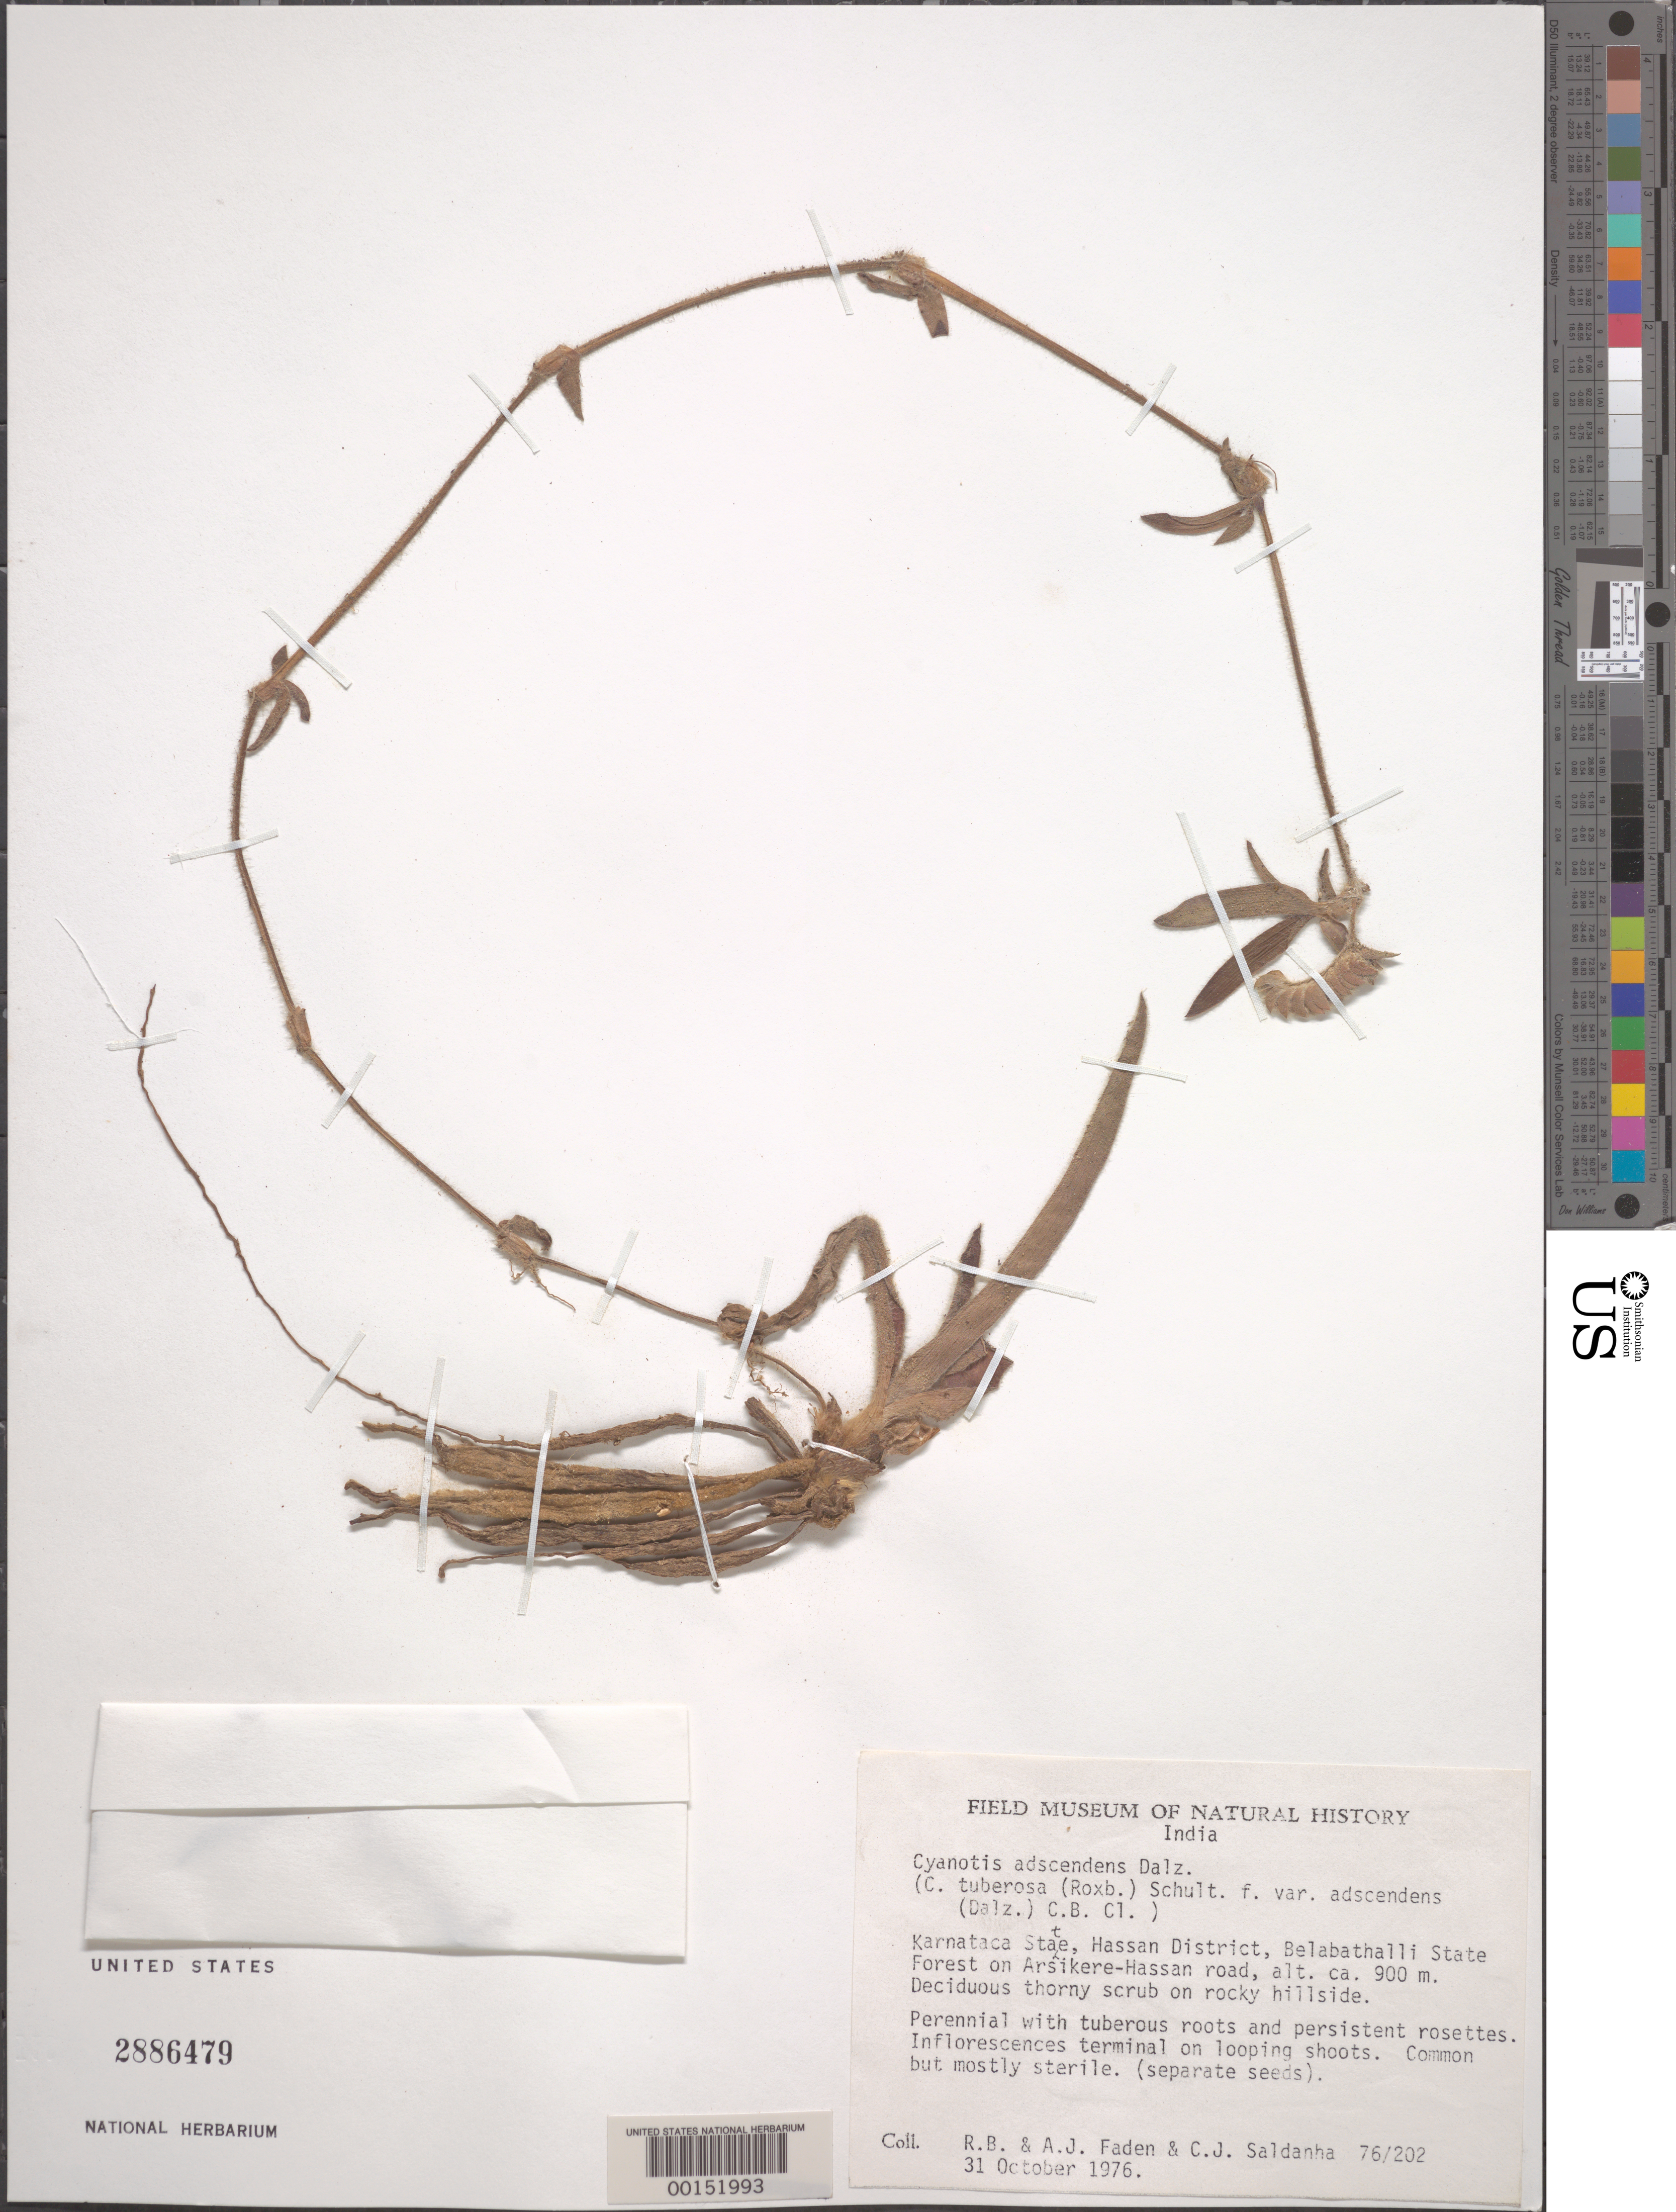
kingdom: Plantae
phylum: Tracheophyta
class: Liliopsida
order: Commelinales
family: Commelinaceae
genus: Cyanotis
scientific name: Cyanotis tuberosa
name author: (Roxb.) Schult. & Schult. f.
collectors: R. B. Faden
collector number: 76/202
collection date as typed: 31 Oct 1976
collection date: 1976-10-31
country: India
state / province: Karnataka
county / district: Hassan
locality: Belabathalli state forest, mysore state [mysore state = karnataka.]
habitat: Deciduous thorny scrub; rocky hillside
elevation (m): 900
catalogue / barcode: US 2886479